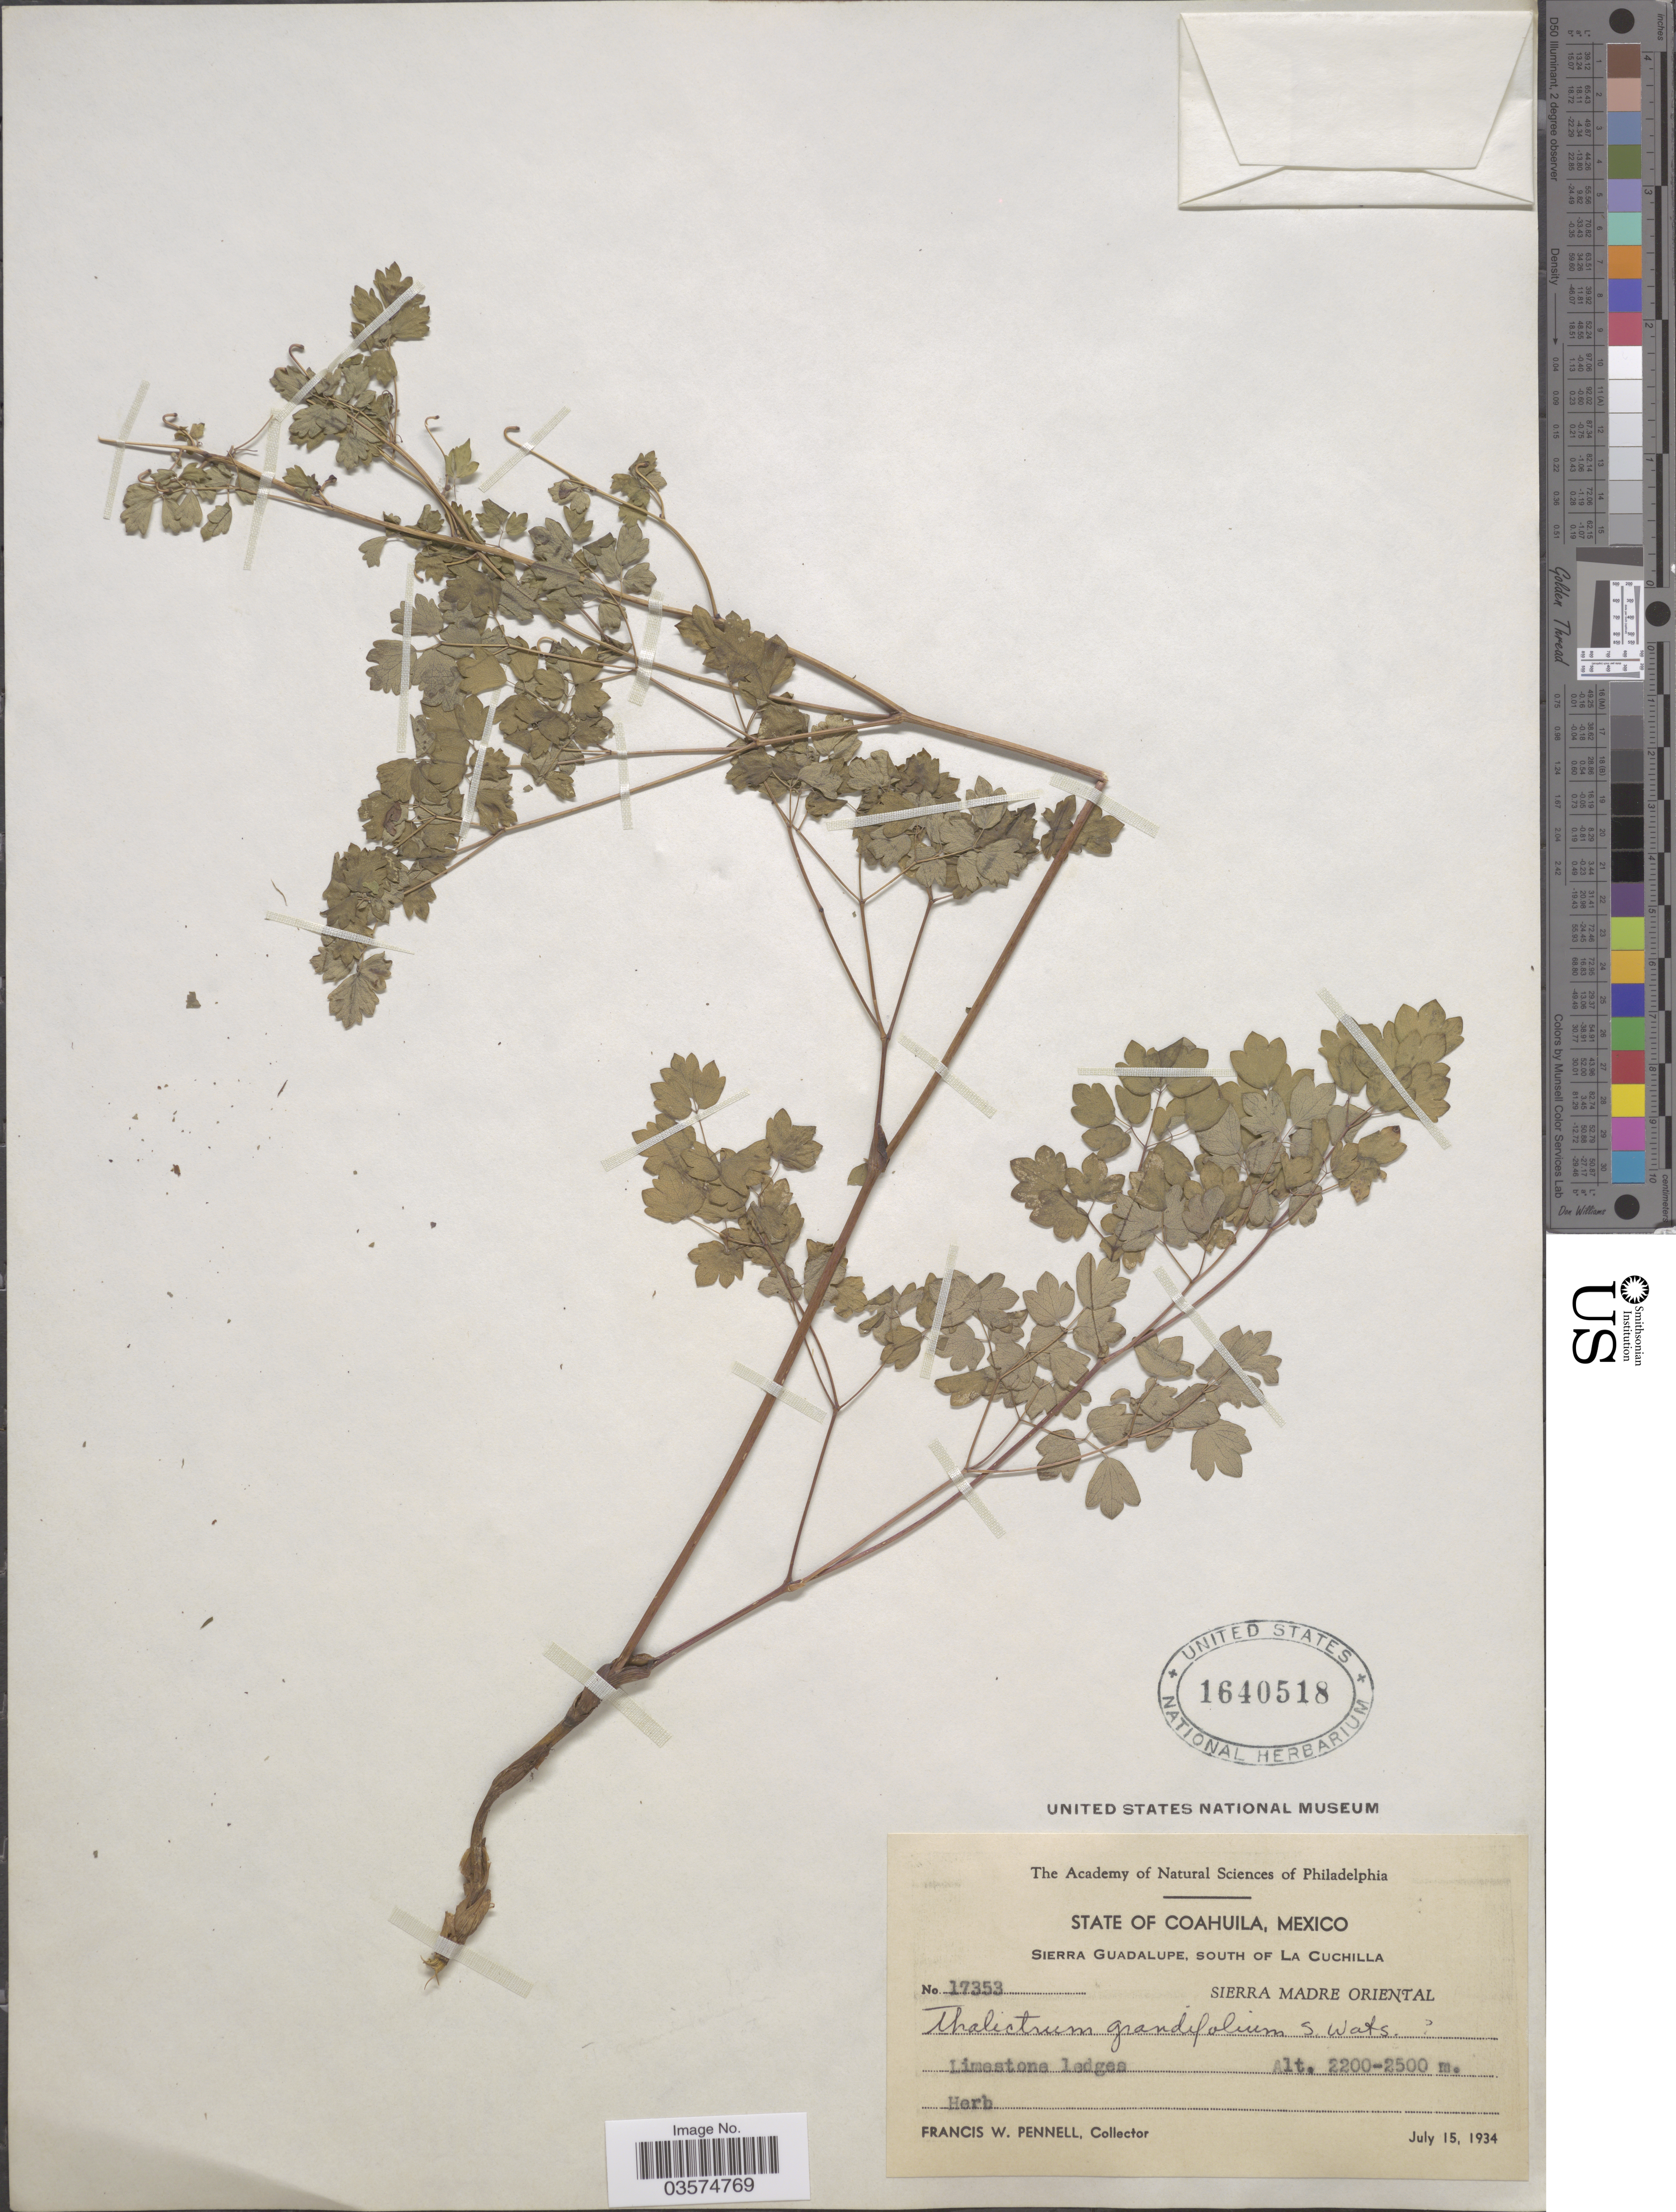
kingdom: Plantae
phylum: Tracheophyta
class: Magnoliopsida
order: Ranunculales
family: Ranunculaceae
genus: Thalictrum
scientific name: Thalictrum grandifolium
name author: S. Watson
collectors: F. W. Pennell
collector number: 17353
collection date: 1934-07-15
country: Mexico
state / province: Coahuila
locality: Sierra Guadelupe, South of La Cuchilla. Sierra Madre Oriental.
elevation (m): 2200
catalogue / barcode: US 1640518